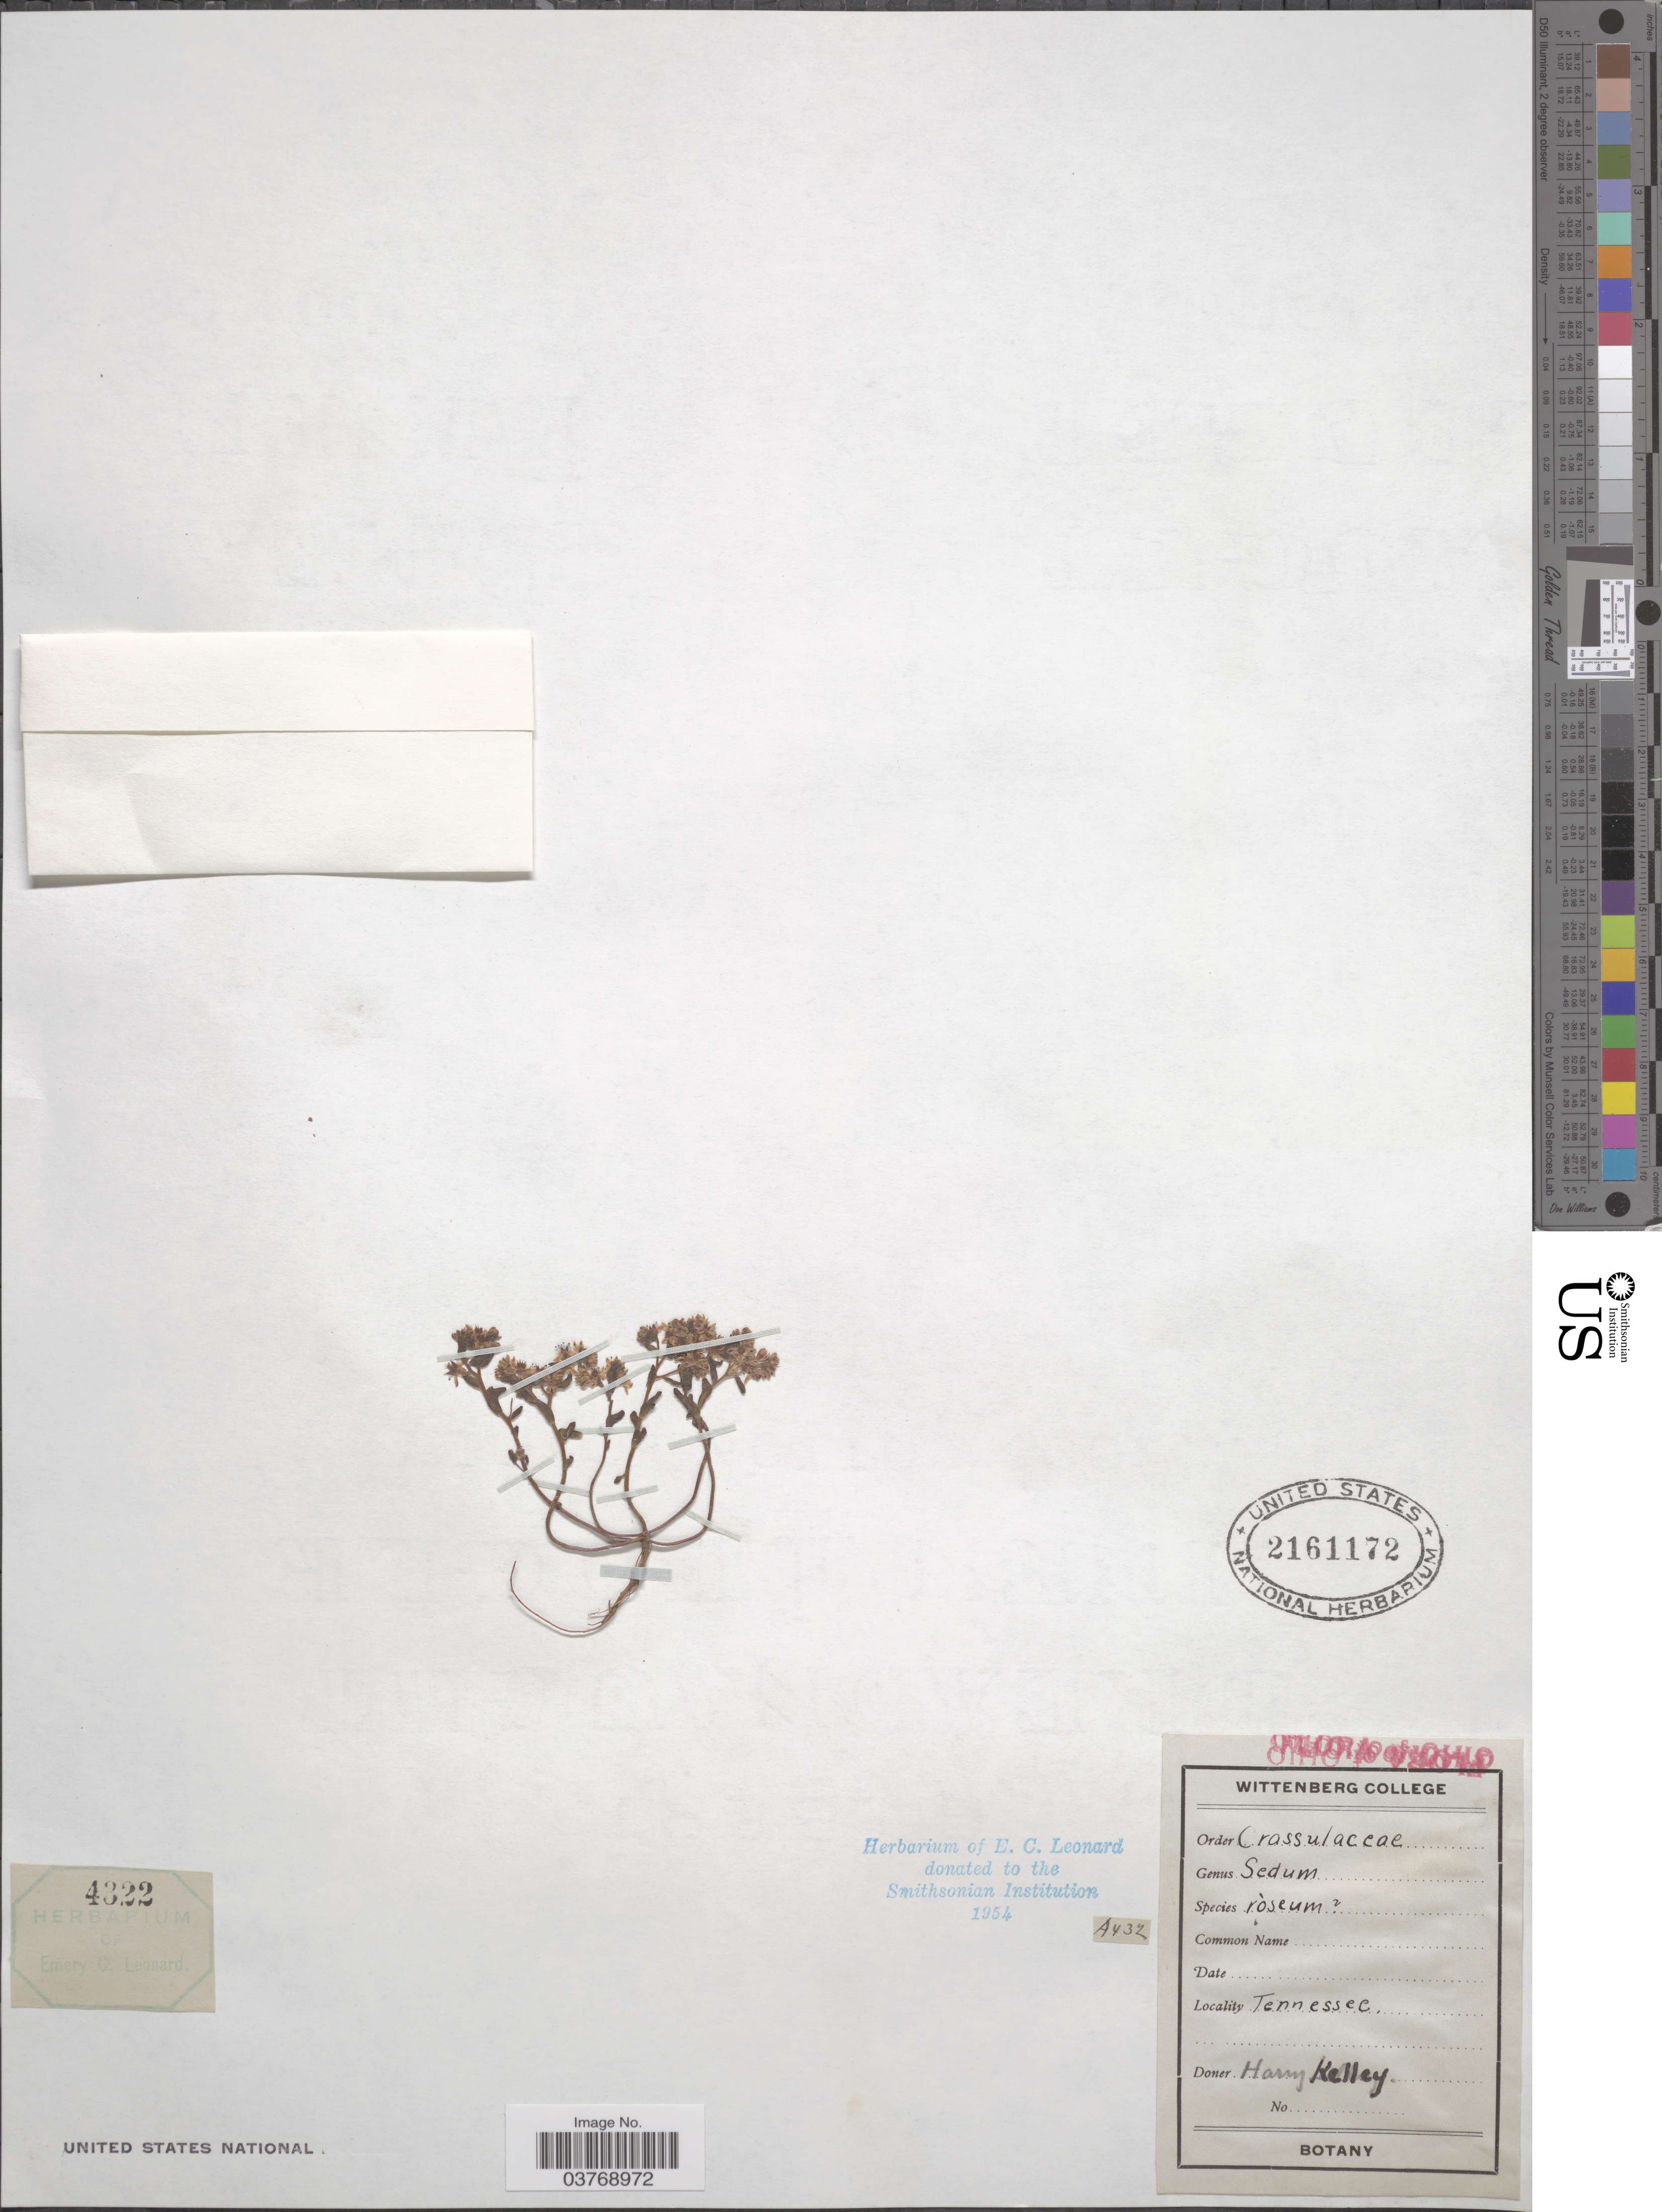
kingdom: Plantae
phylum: Tracheophyta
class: Magnoliopsida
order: Saxifragales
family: Crassulaceae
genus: Diamorpha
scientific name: Diamorpha smallii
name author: Britton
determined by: Strong, Mark T., (BOT), Smithsonian Institution - National Museum of Natural History (UNITED STATES)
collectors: H. Kelley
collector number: A432?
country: United States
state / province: Tennessee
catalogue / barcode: US 2161172